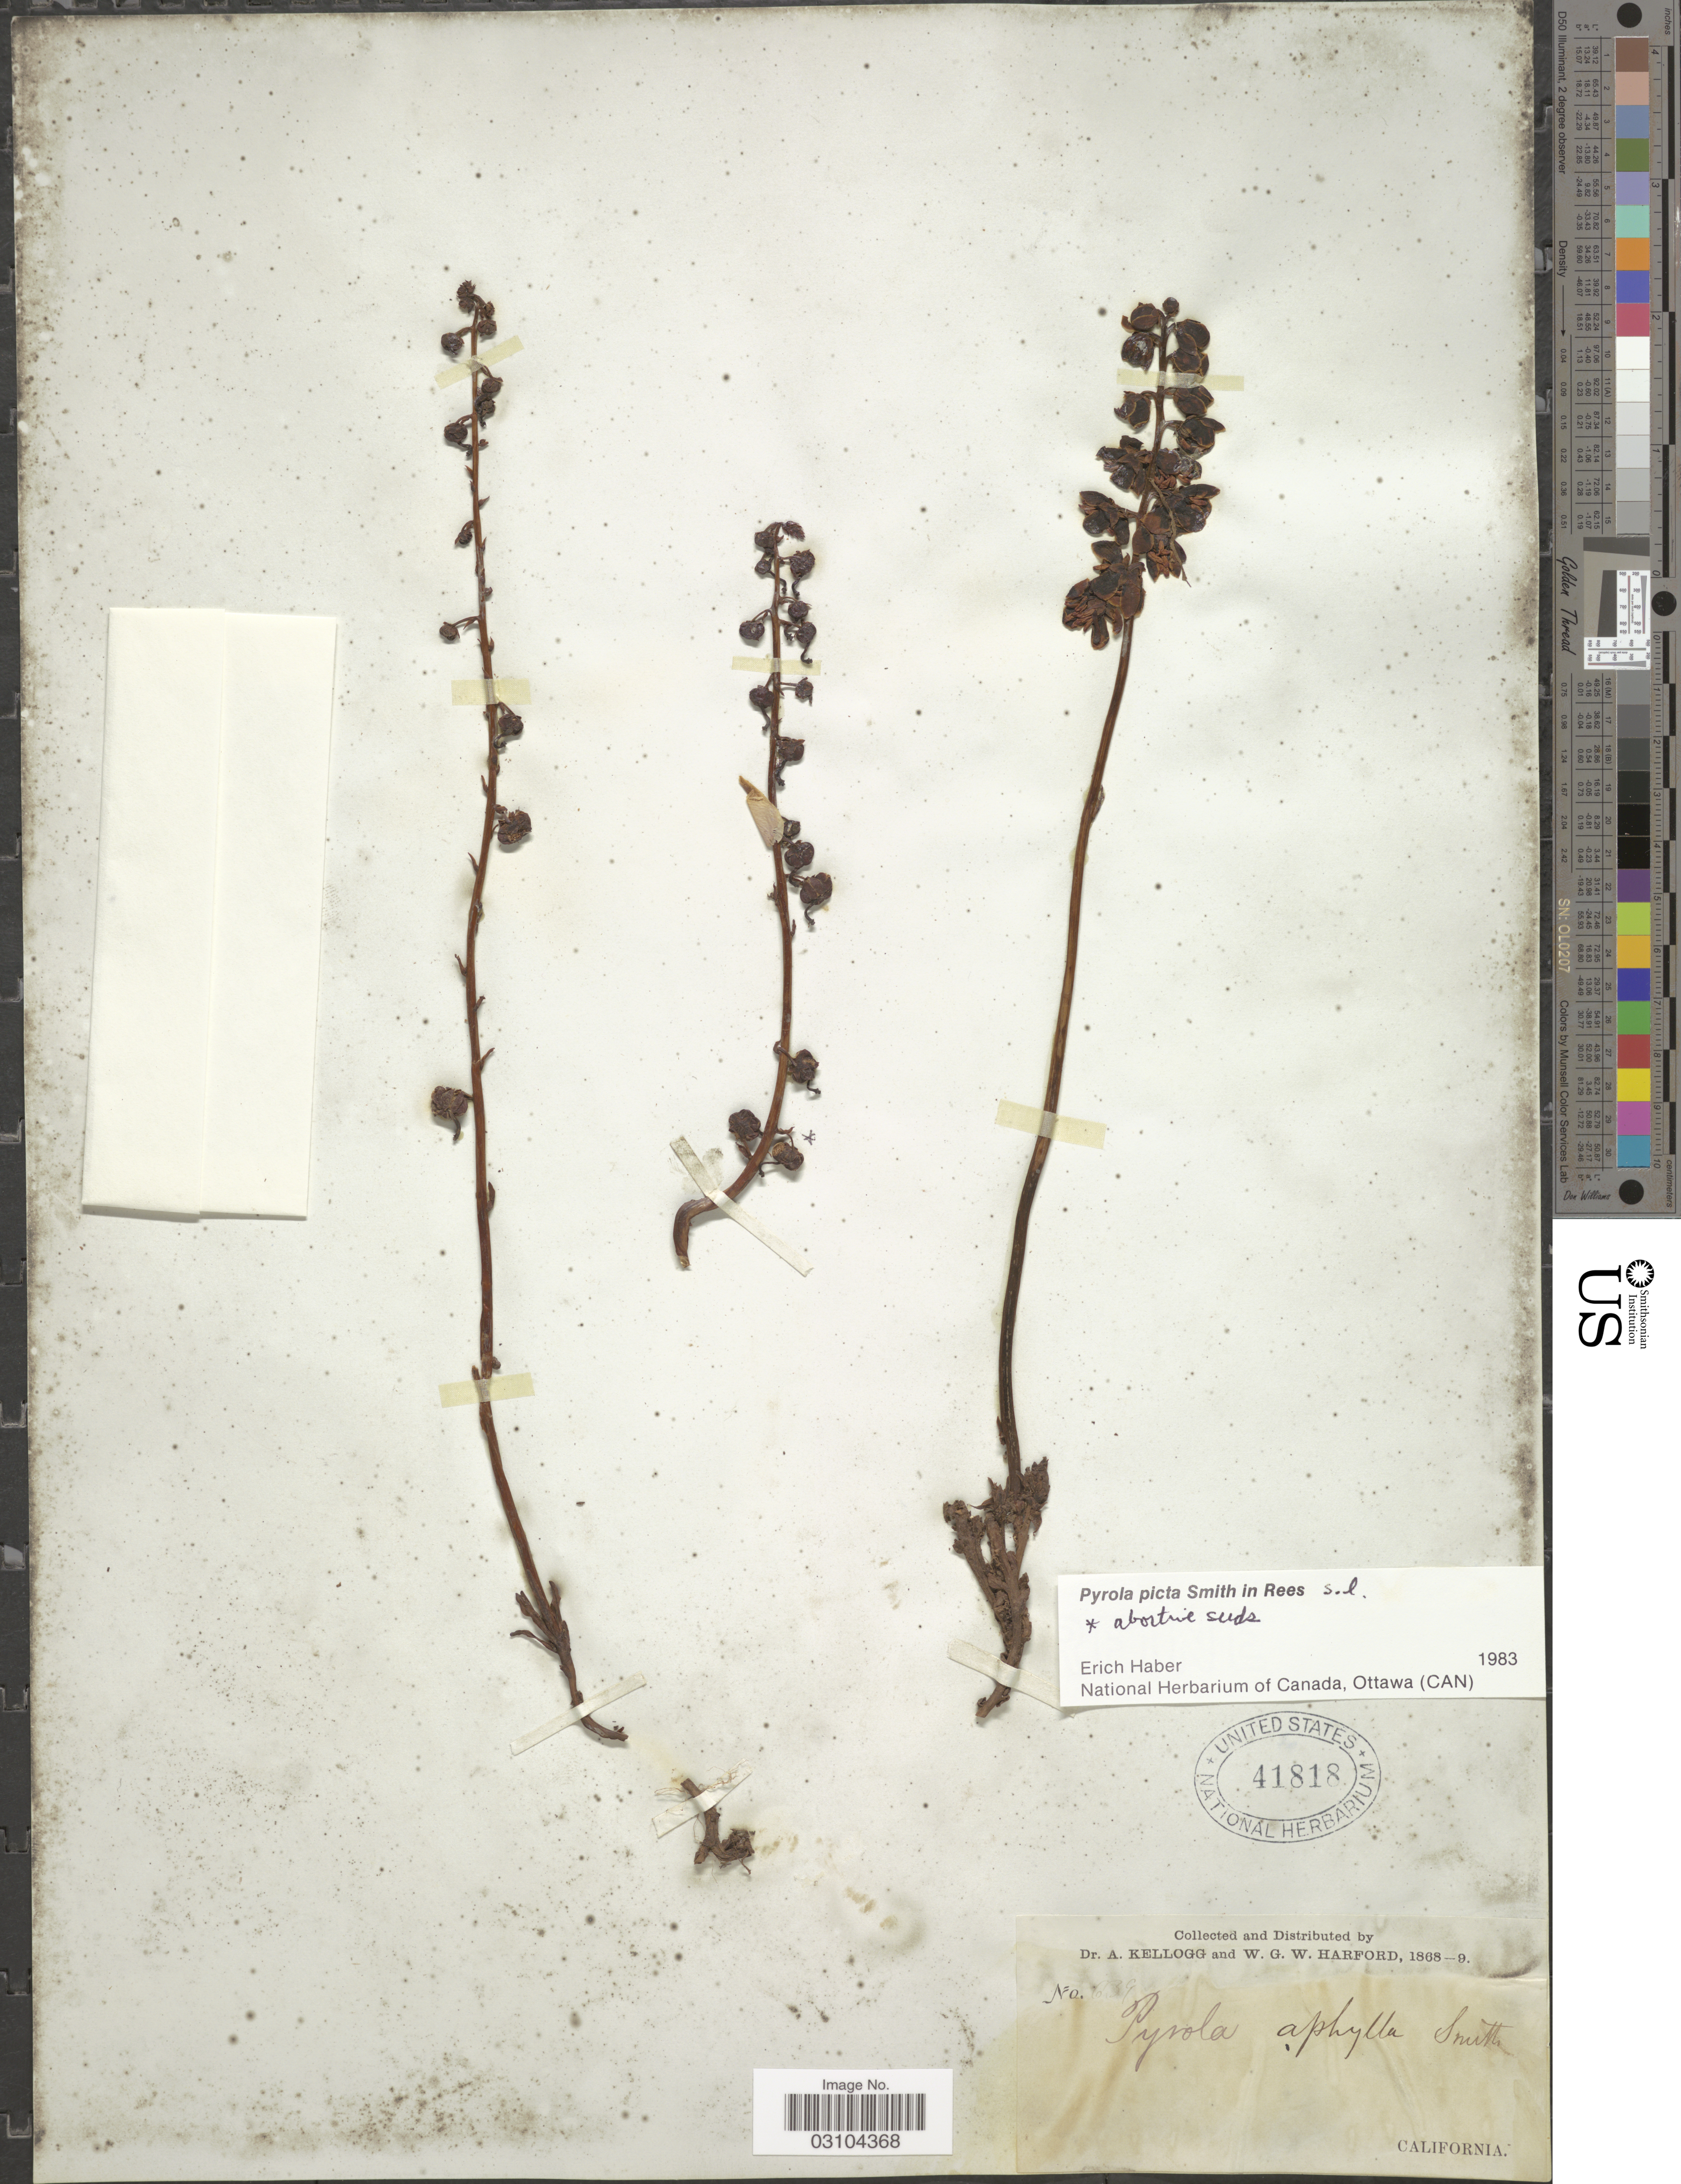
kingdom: Plantae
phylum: Tracheophyta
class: Magnoliopsida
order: Ericales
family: Ericaceae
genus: Pyrola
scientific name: Pyrola picta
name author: Sm. in Rees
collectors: A. Kellogg & W. G. W. Harford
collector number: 639*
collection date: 1868/1869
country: United States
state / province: California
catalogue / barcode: US 41818